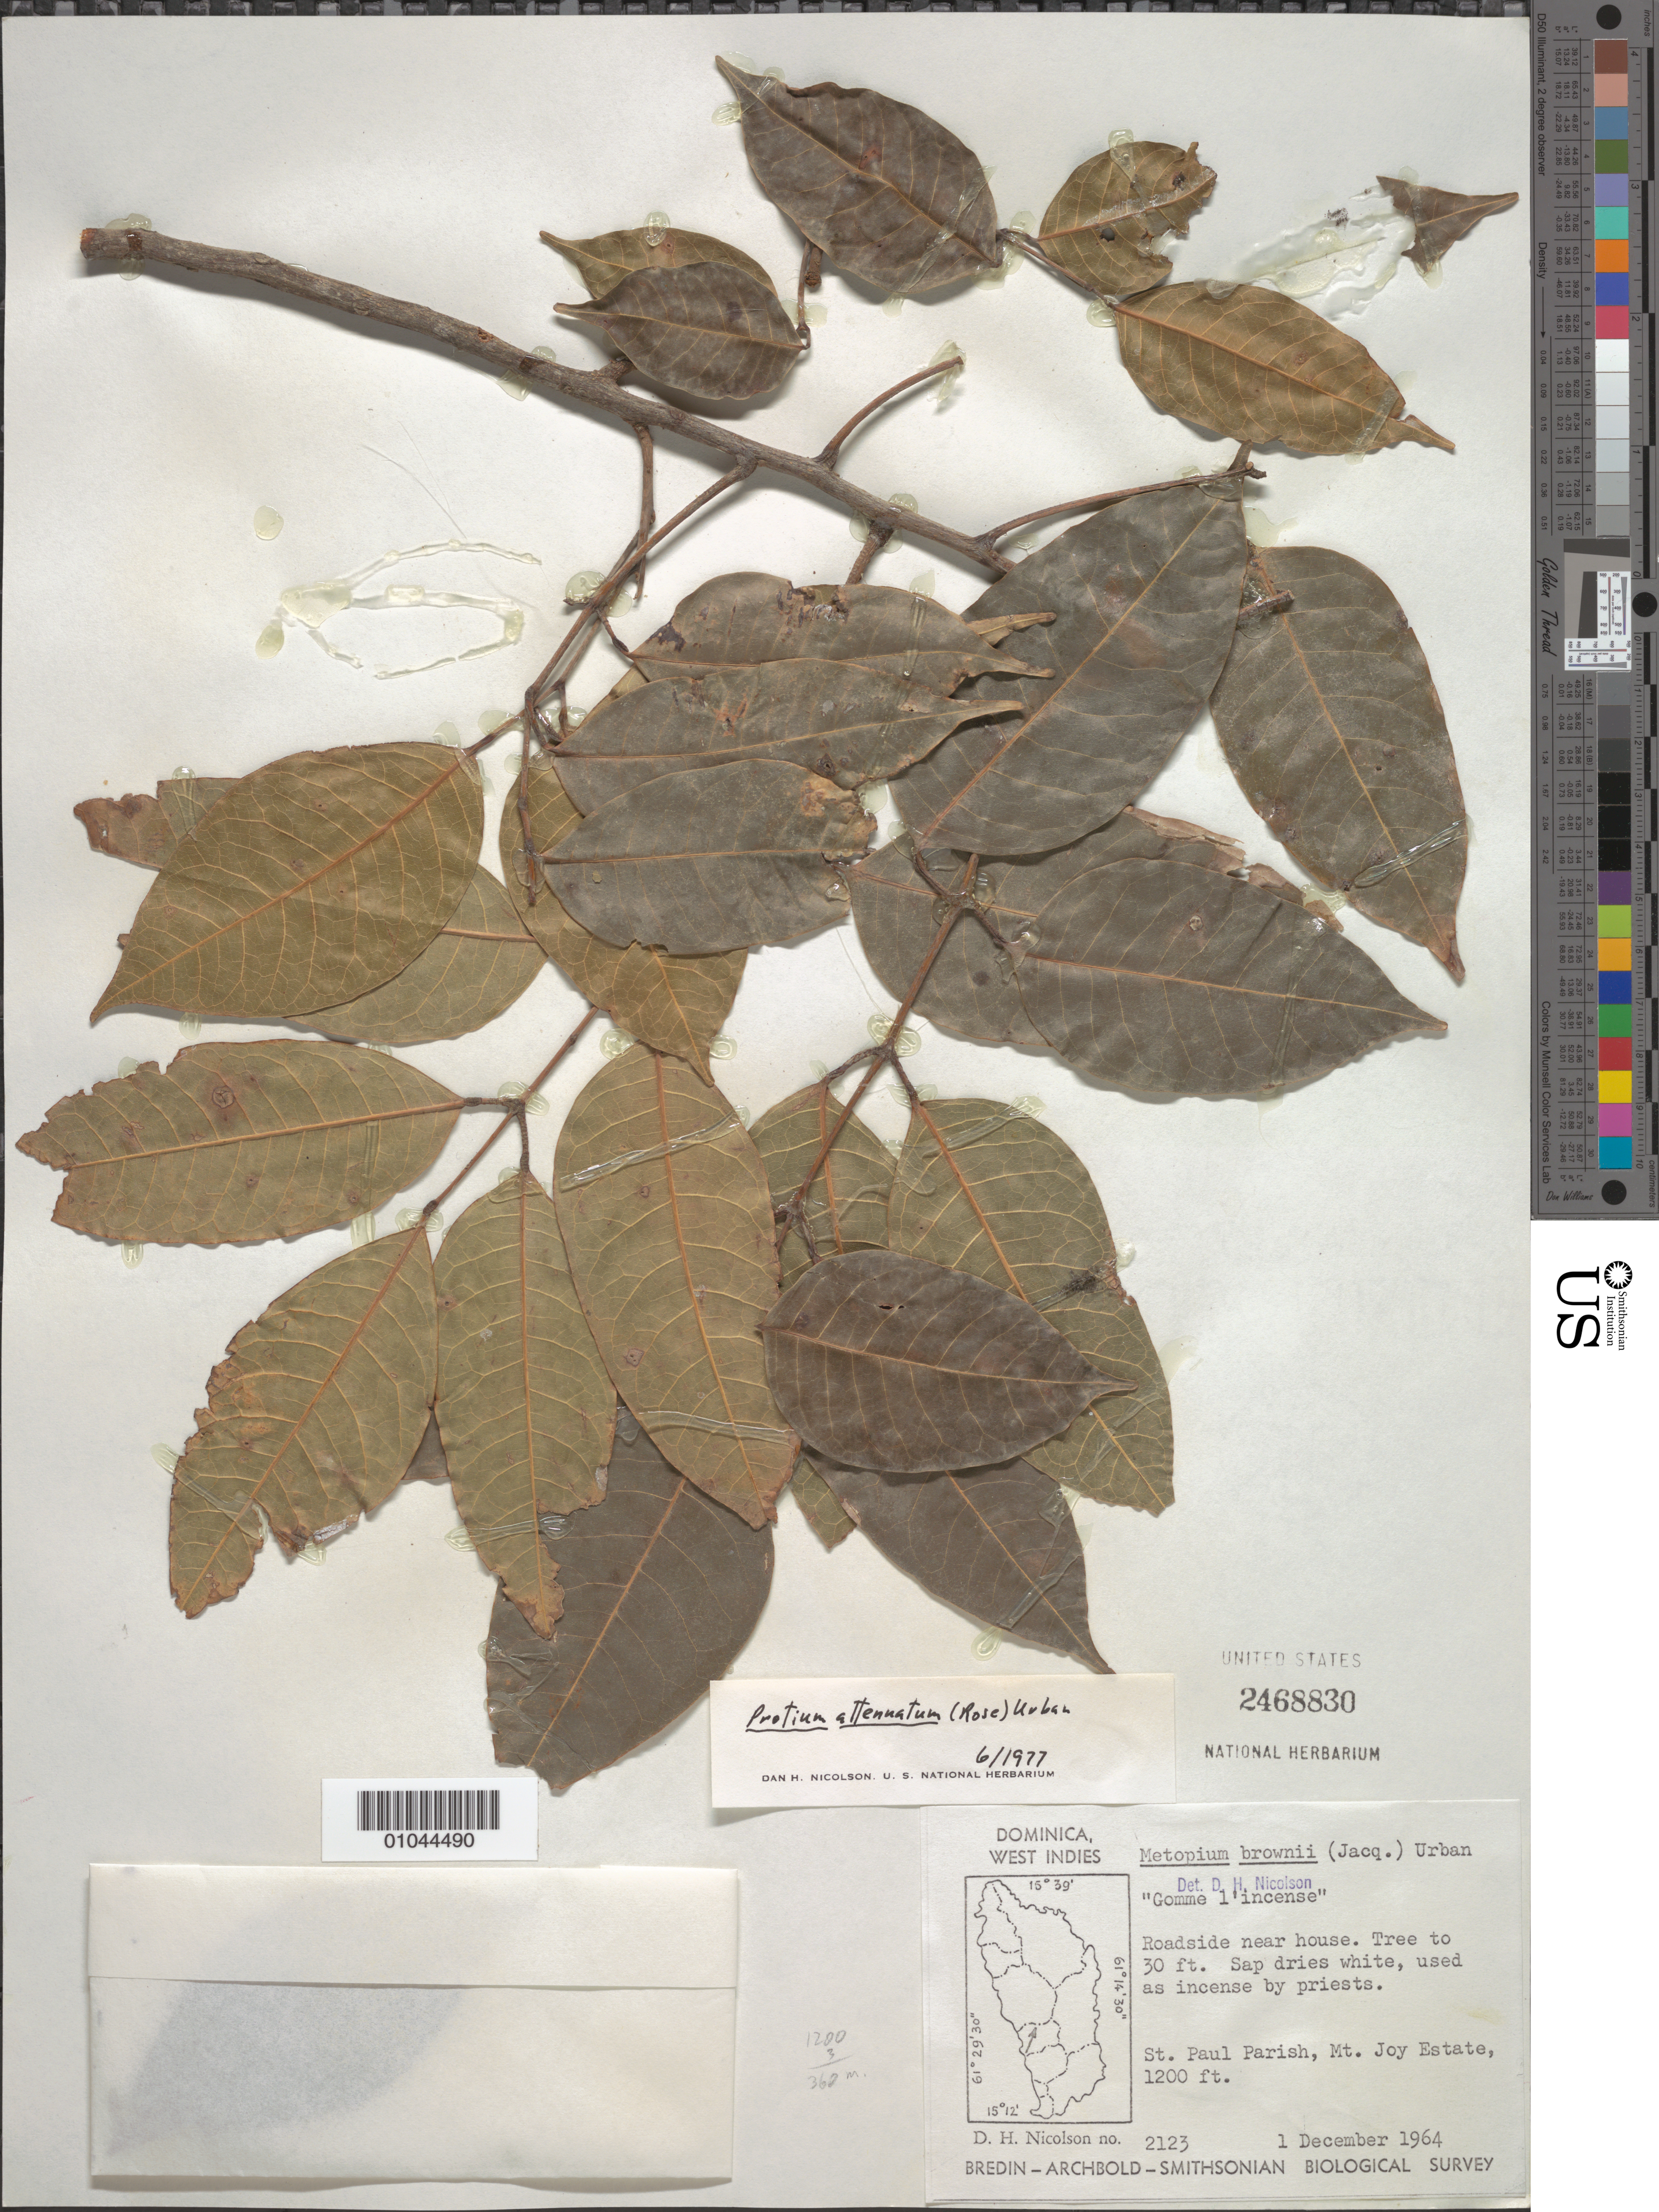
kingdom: Plantae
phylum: Tracheophyta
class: Magnoliopsida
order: Sapindales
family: Burseraceae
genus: Protium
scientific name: Protium attenuatum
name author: Urb.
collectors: D. H. Nicolson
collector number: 2123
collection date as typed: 01 Dec 1964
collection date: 1964-12-01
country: Dominica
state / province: St. Paul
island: Dominica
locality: St. Paul Parish, Mt. Joy Estate.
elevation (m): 366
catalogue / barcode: US 2468830